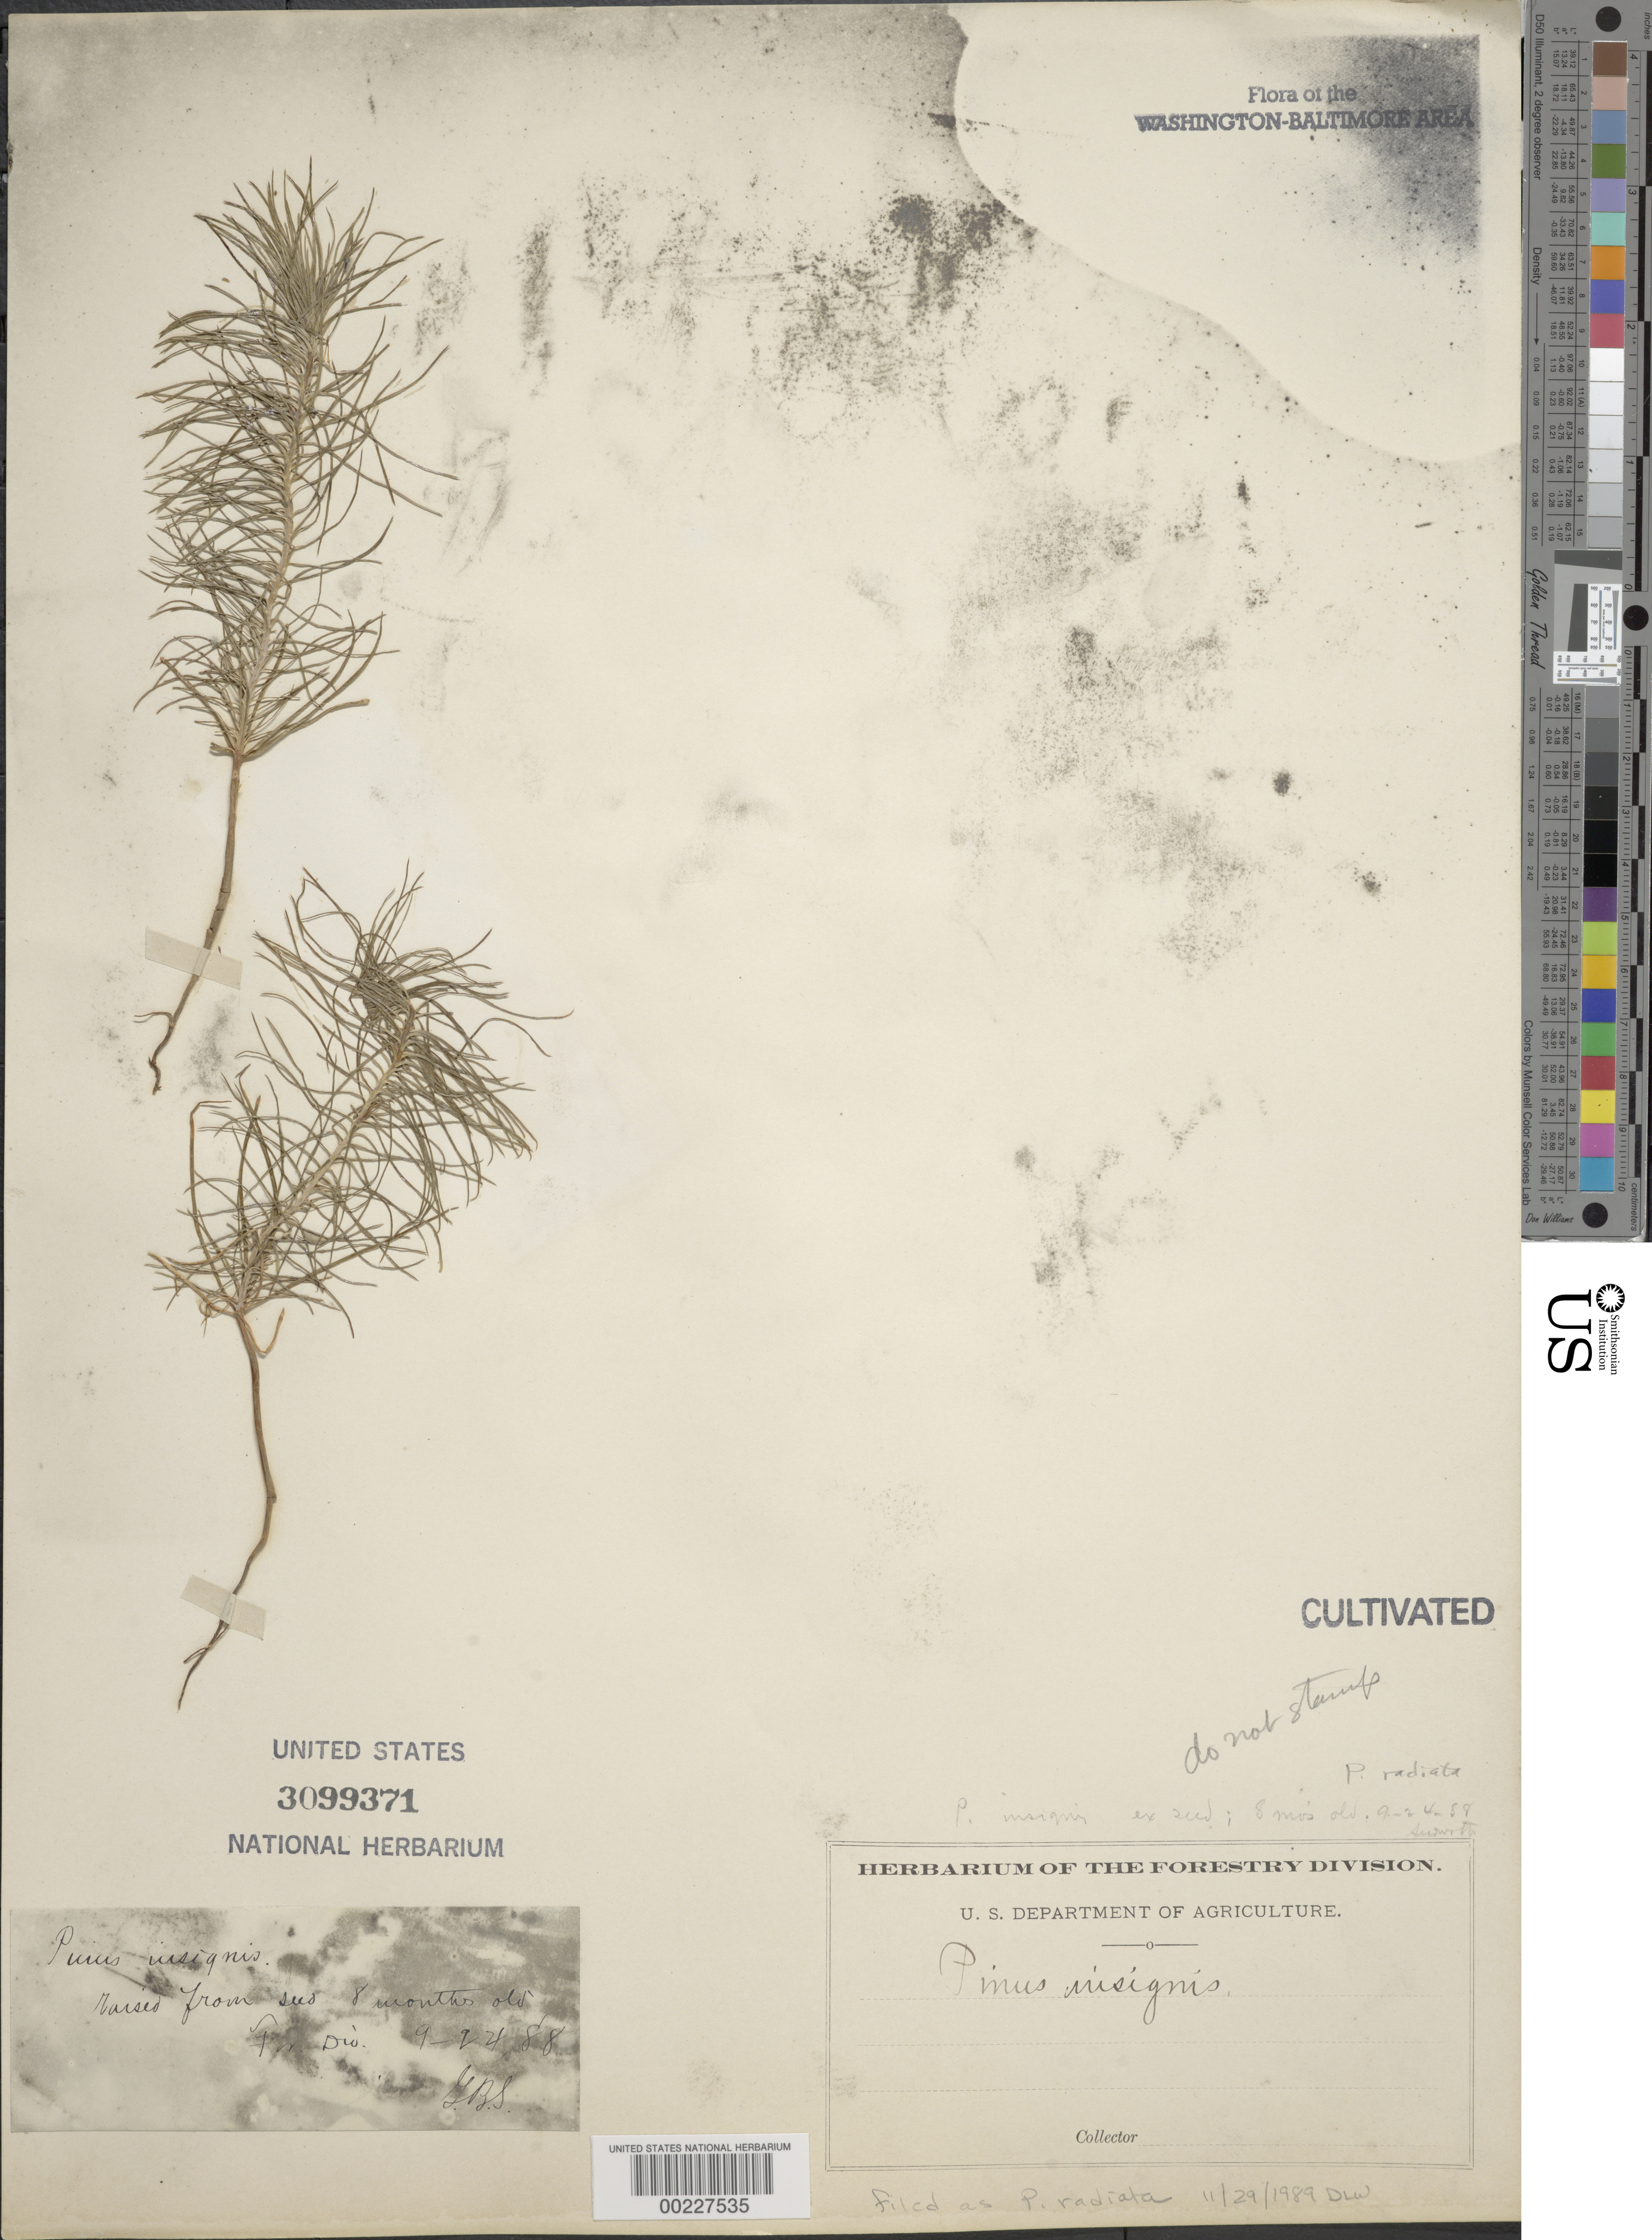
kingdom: Plantae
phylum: Tracheophyta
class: Pinopsida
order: Pinales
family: Pinaceae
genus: Pinus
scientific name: Pinus radiata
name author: D. Don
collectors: G. B. Sudworth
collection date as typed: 24 Sep 1888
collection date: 1888-09-24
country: United States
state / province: District of Columbia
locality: Forestry Division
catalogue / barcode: US 3099371